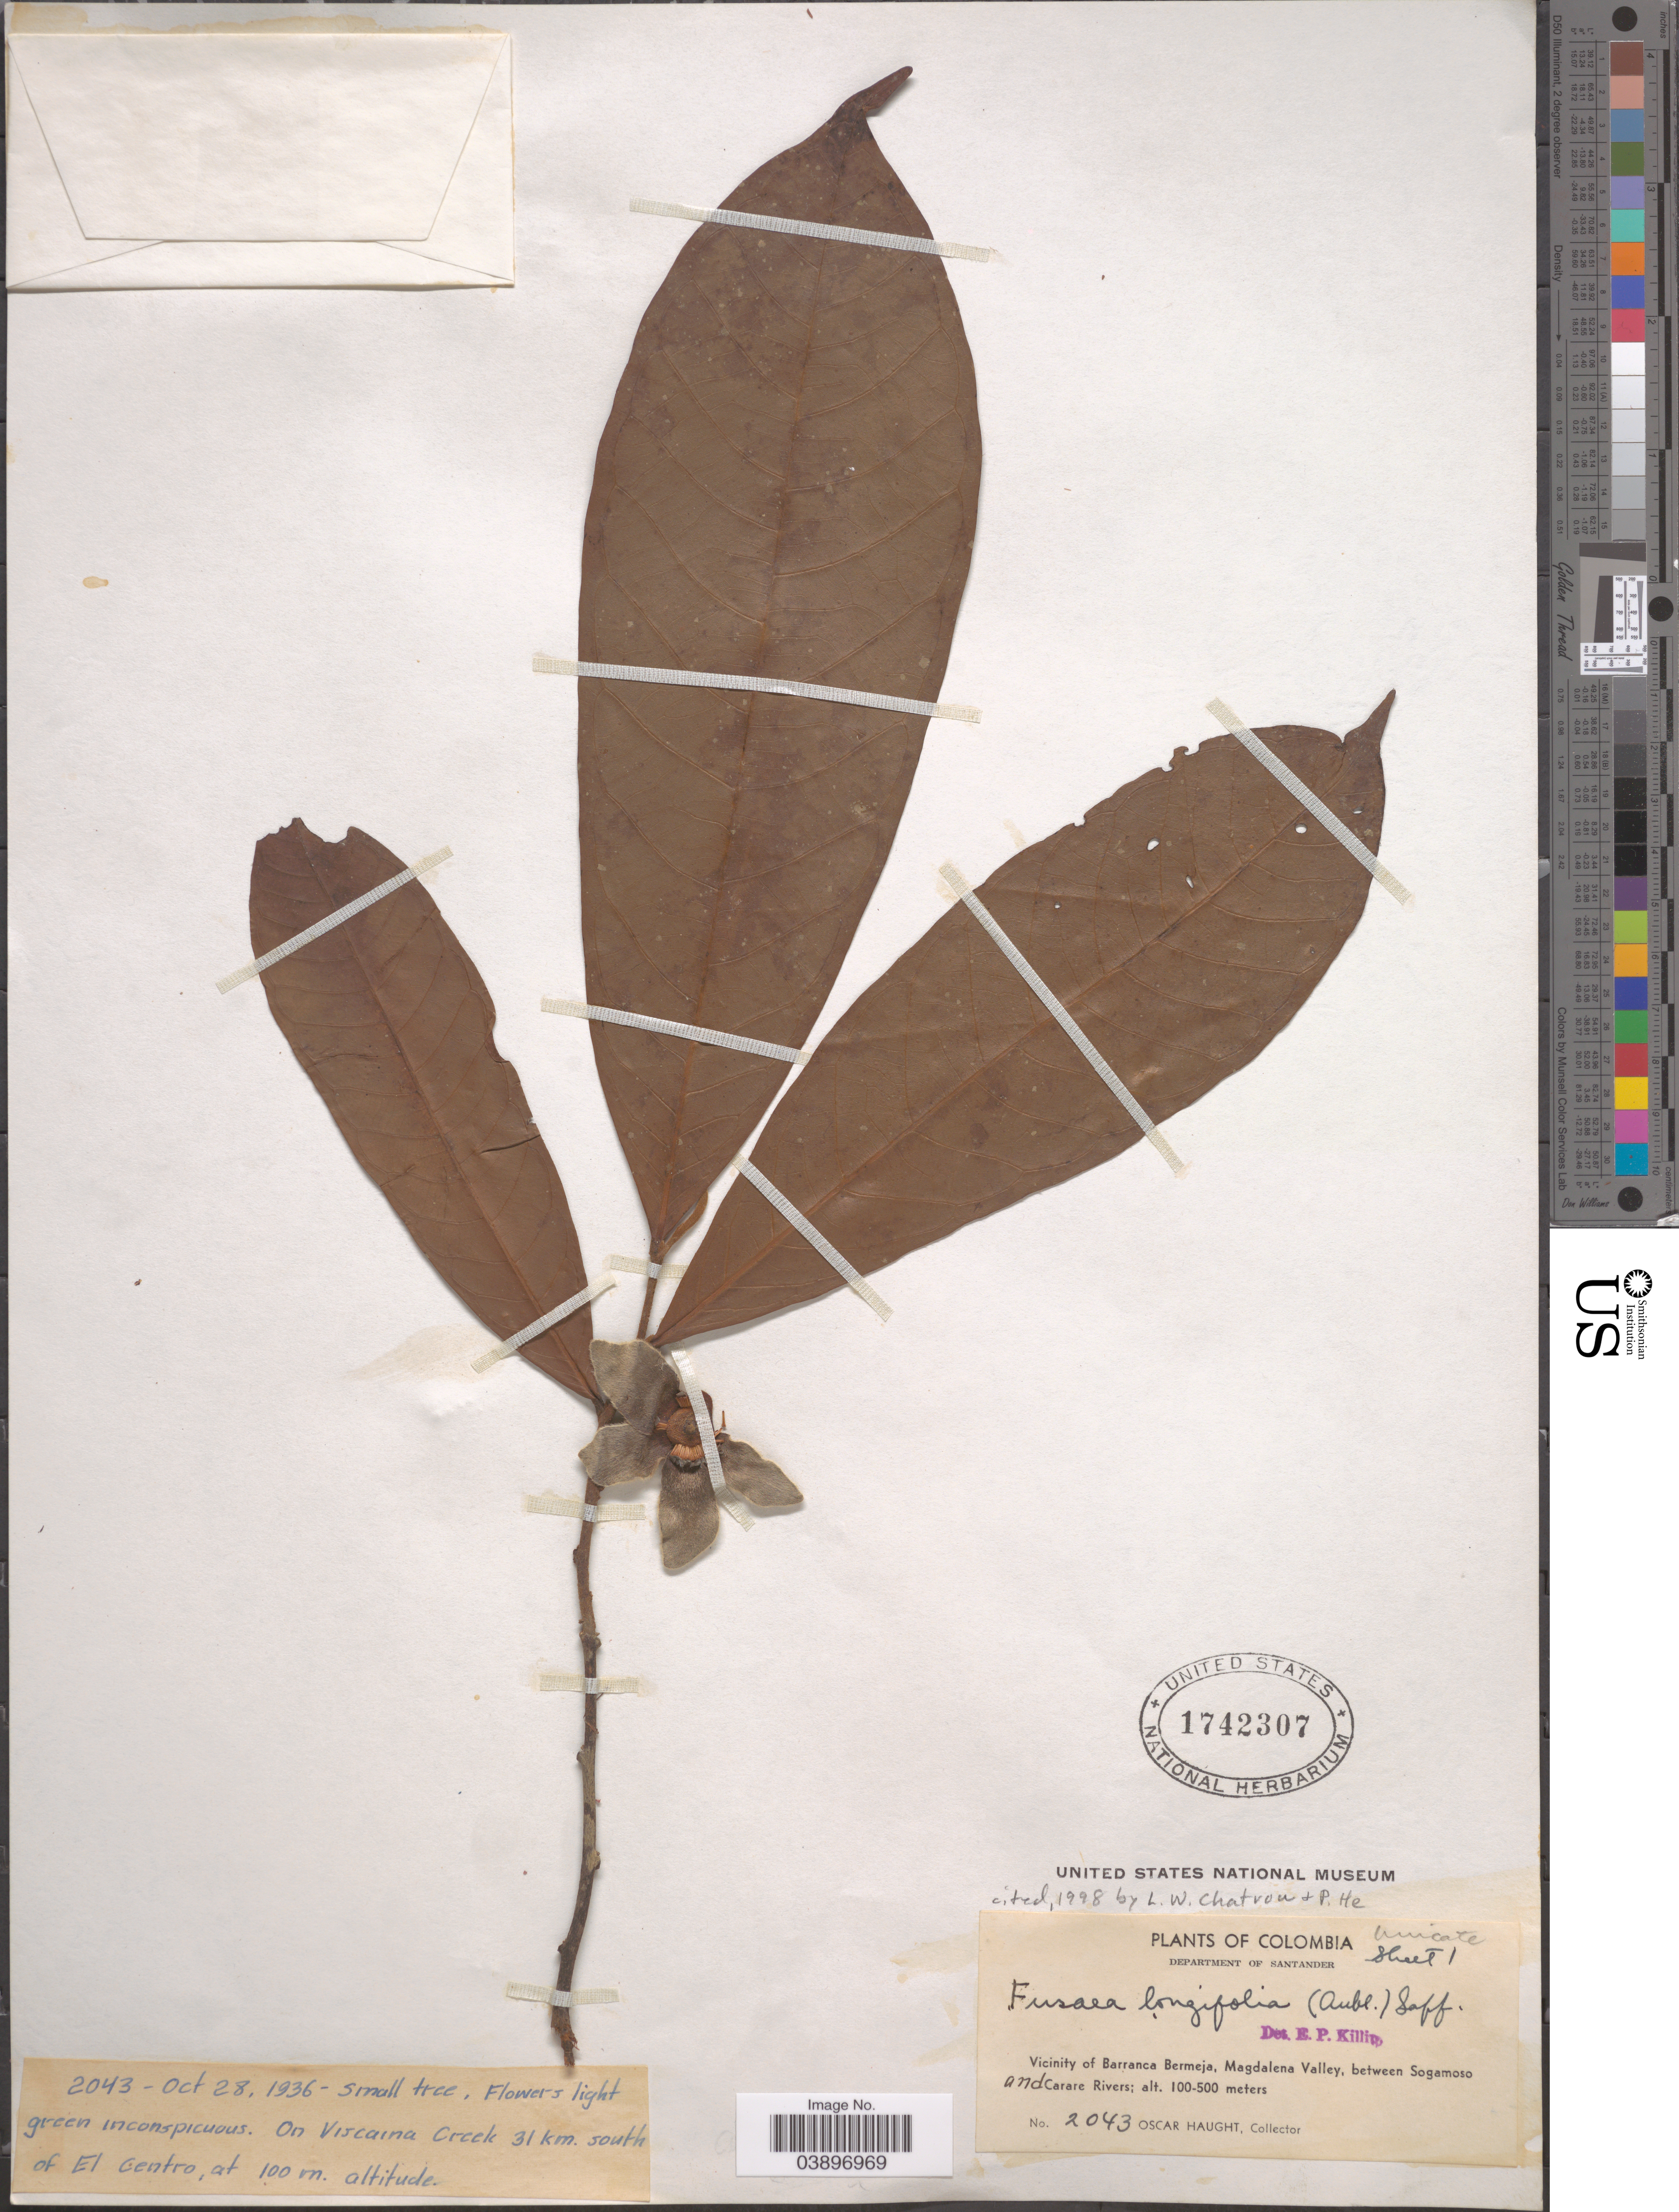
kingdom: Plantae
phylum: Tracheophyta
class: Magnoliopsida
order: Magnoliales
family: Annonaceae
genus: Fusaea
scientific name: Fusaea longifolia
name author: (Aubl.) Saff.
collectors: O. L. Haught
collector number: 2043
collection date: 1936-10-28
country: Colombia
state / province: Santander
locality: Department of Santander. Vicinity of Barranca Bermeja, Magdalena Valley, between Sogamoso and Carare Rivers. On Viscaina Creek 31 km. south of El Gentro.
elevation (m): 100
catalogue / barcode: US 1742307